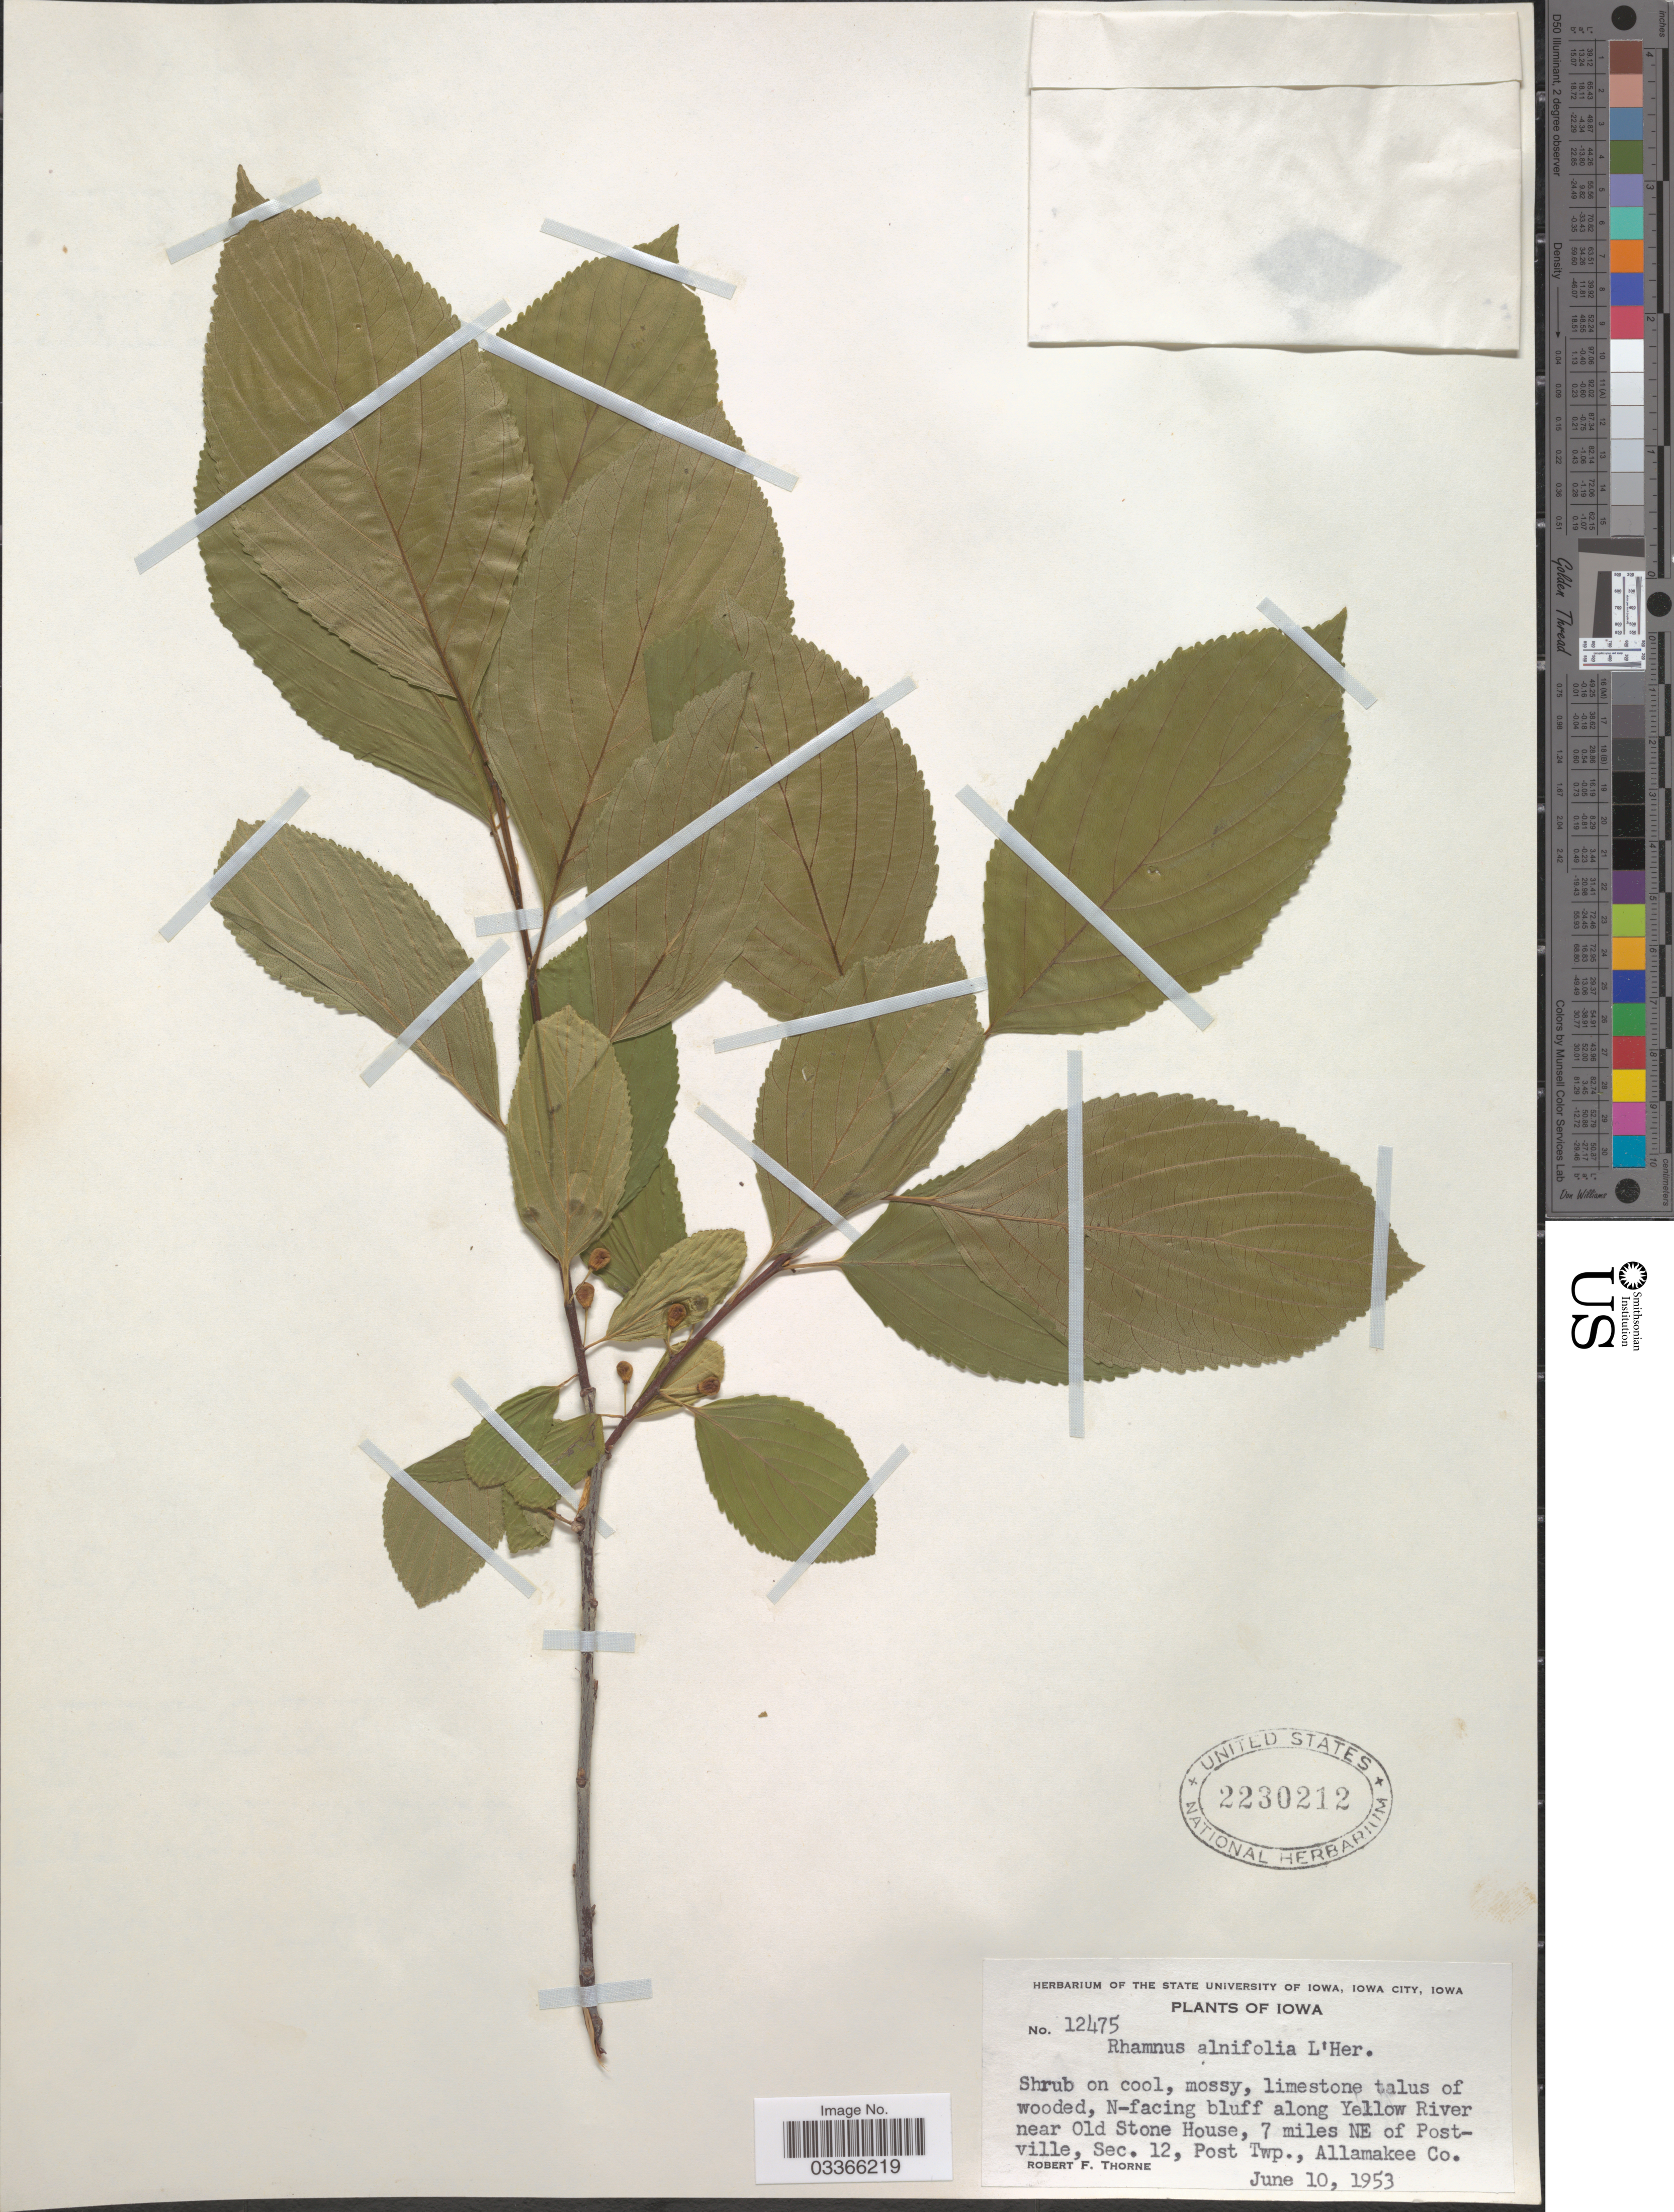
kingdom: Plantae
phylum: Tracheophyta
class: Magnoliopsida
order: Rosales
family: Rhamnaceae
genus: Rhamnus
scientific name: Rhamnus alnifolia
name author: L'Hér.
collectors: R. F. Thorne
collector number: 12475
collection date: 1953-06-10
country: United States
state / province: Iowa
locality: Limestone talus of wooded, N-facing bluff along Yellow River near Old Stone House, 7 miles NE of Postville, Sec. 12, Post Twp., Allamakee Co.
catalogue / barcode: US 2230212